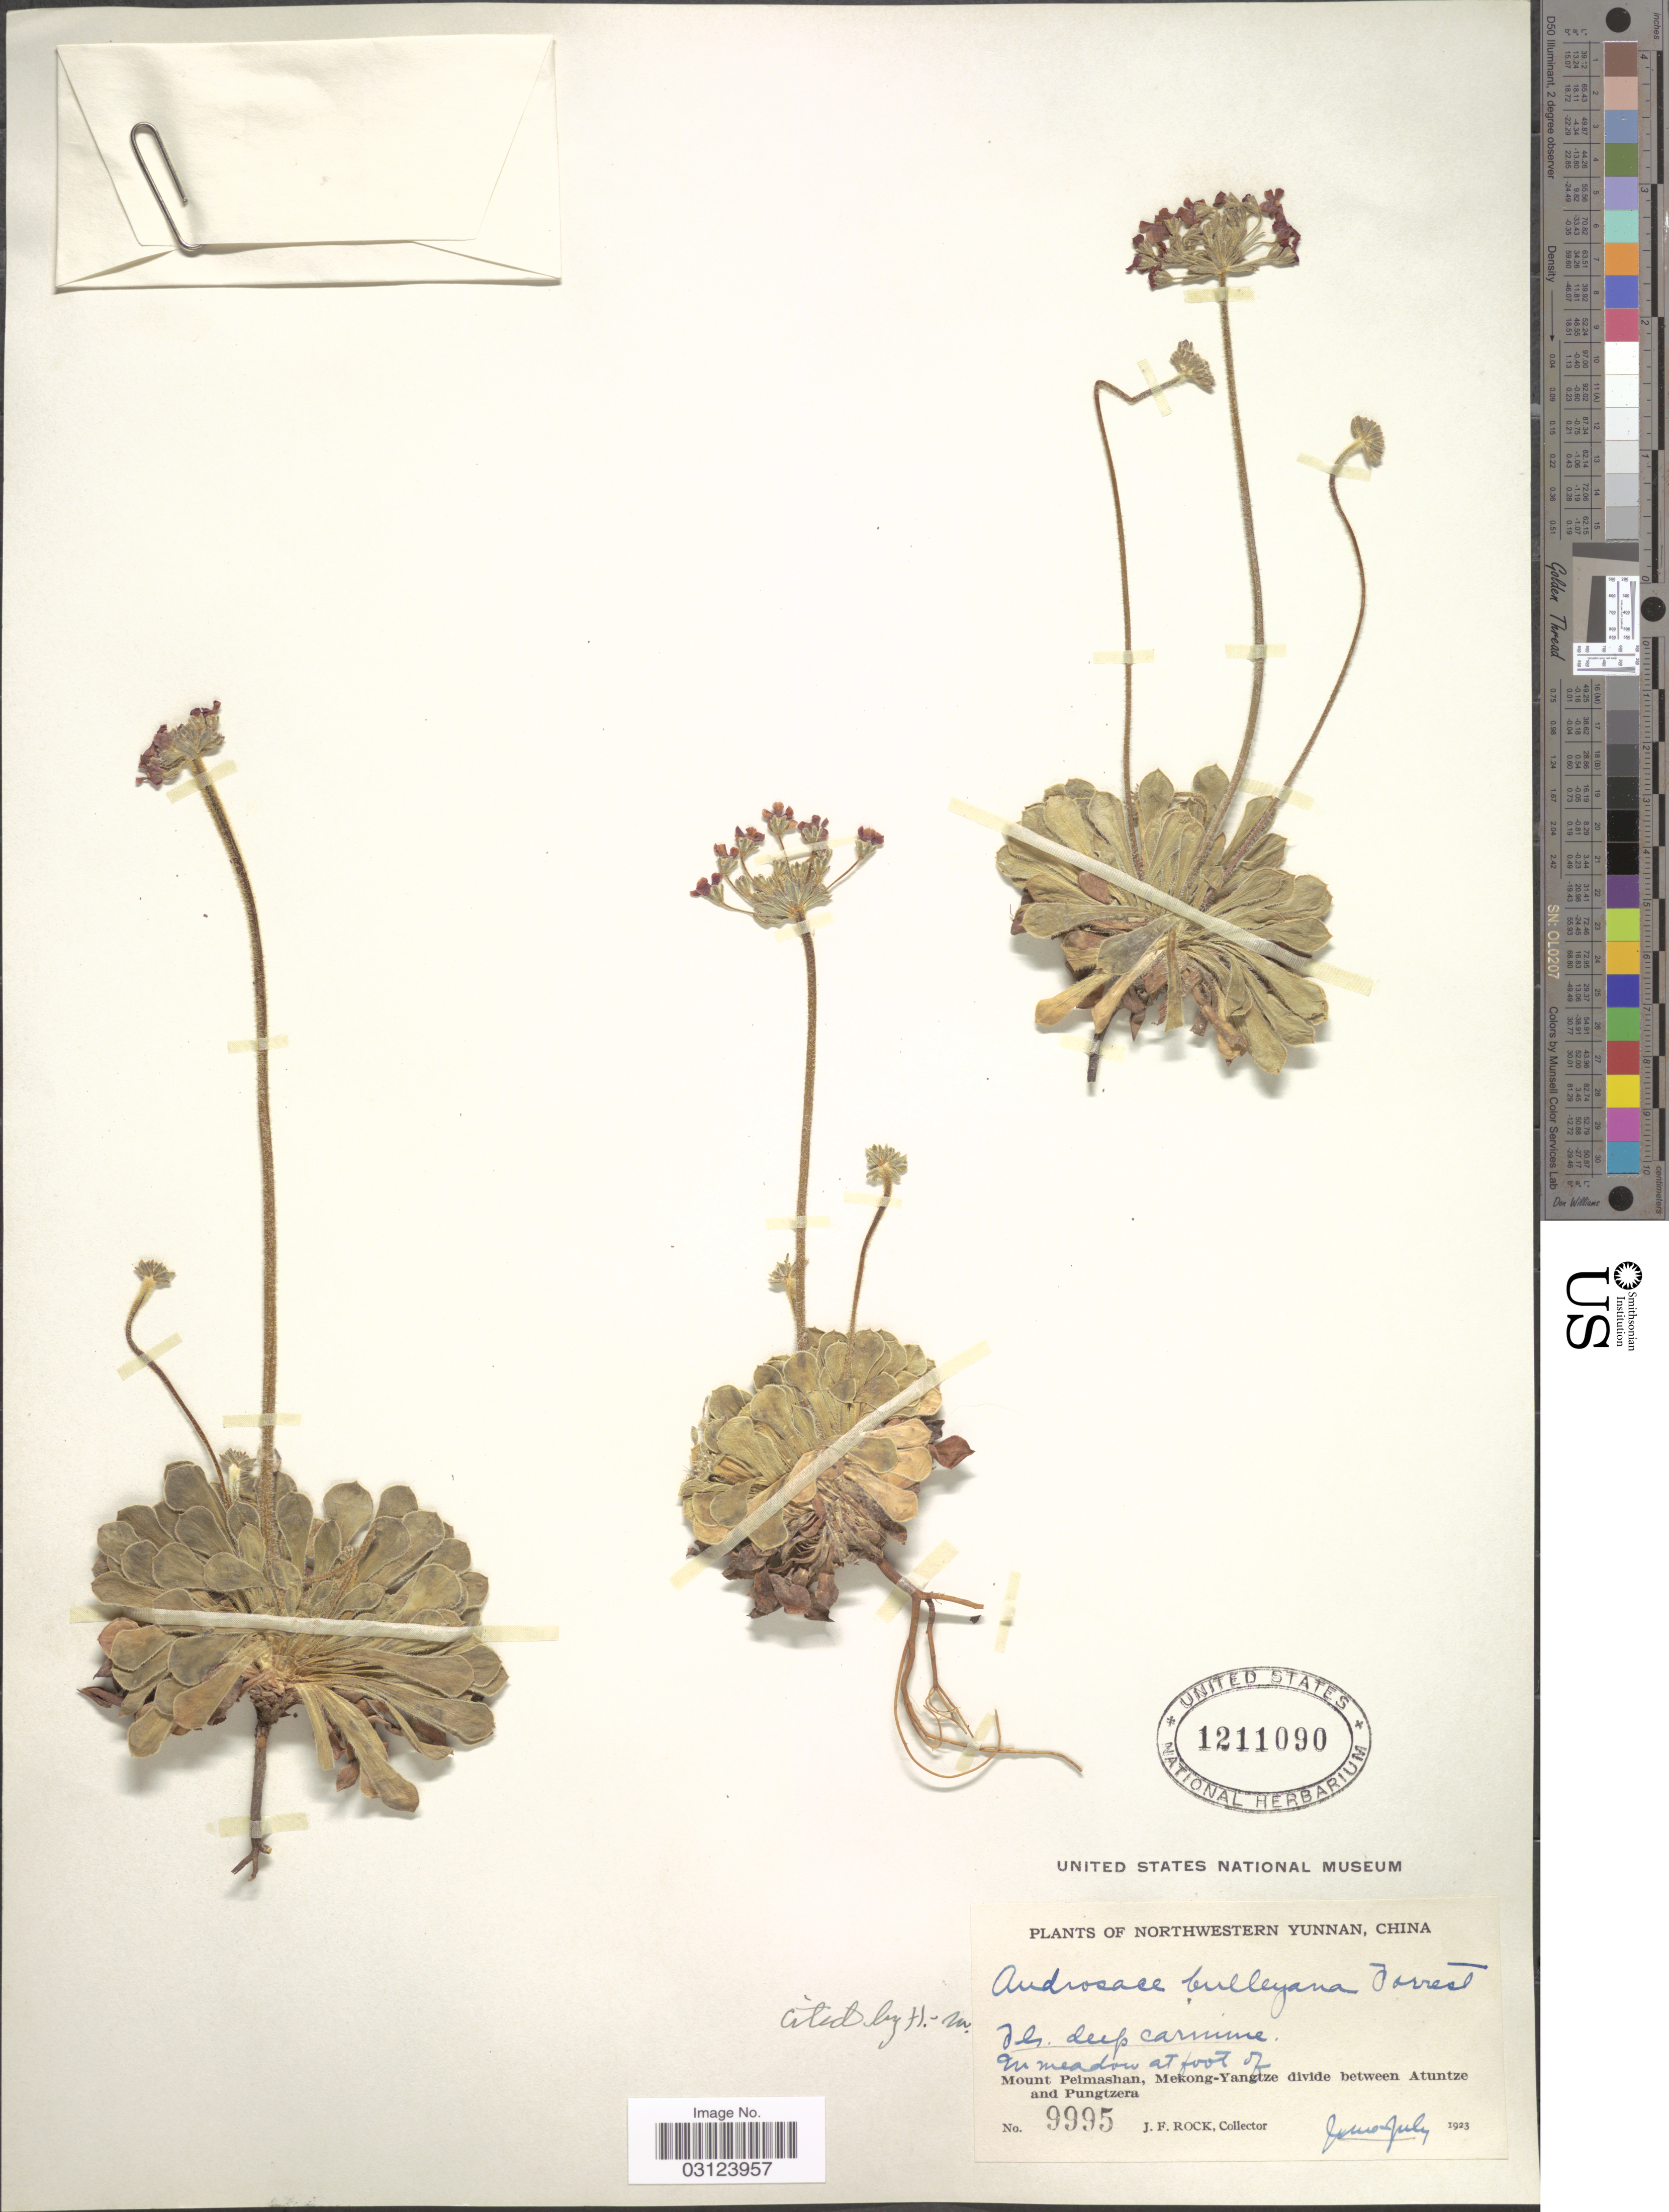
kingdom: Plantae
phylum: Tracheophyta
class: Magnoliopsida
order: Ericales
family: Primulaceae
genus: Androsace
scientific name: Androsace bulleyana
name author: Forrest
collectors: J. Rock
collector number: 9995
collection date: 1923-06/1923-07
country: China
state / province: Yunnan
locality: Northwestern Yunnan, Mount Peimashan, Mekong-Yangtze divide between Atuntze and Pungtzera.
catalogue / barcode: US 1211090